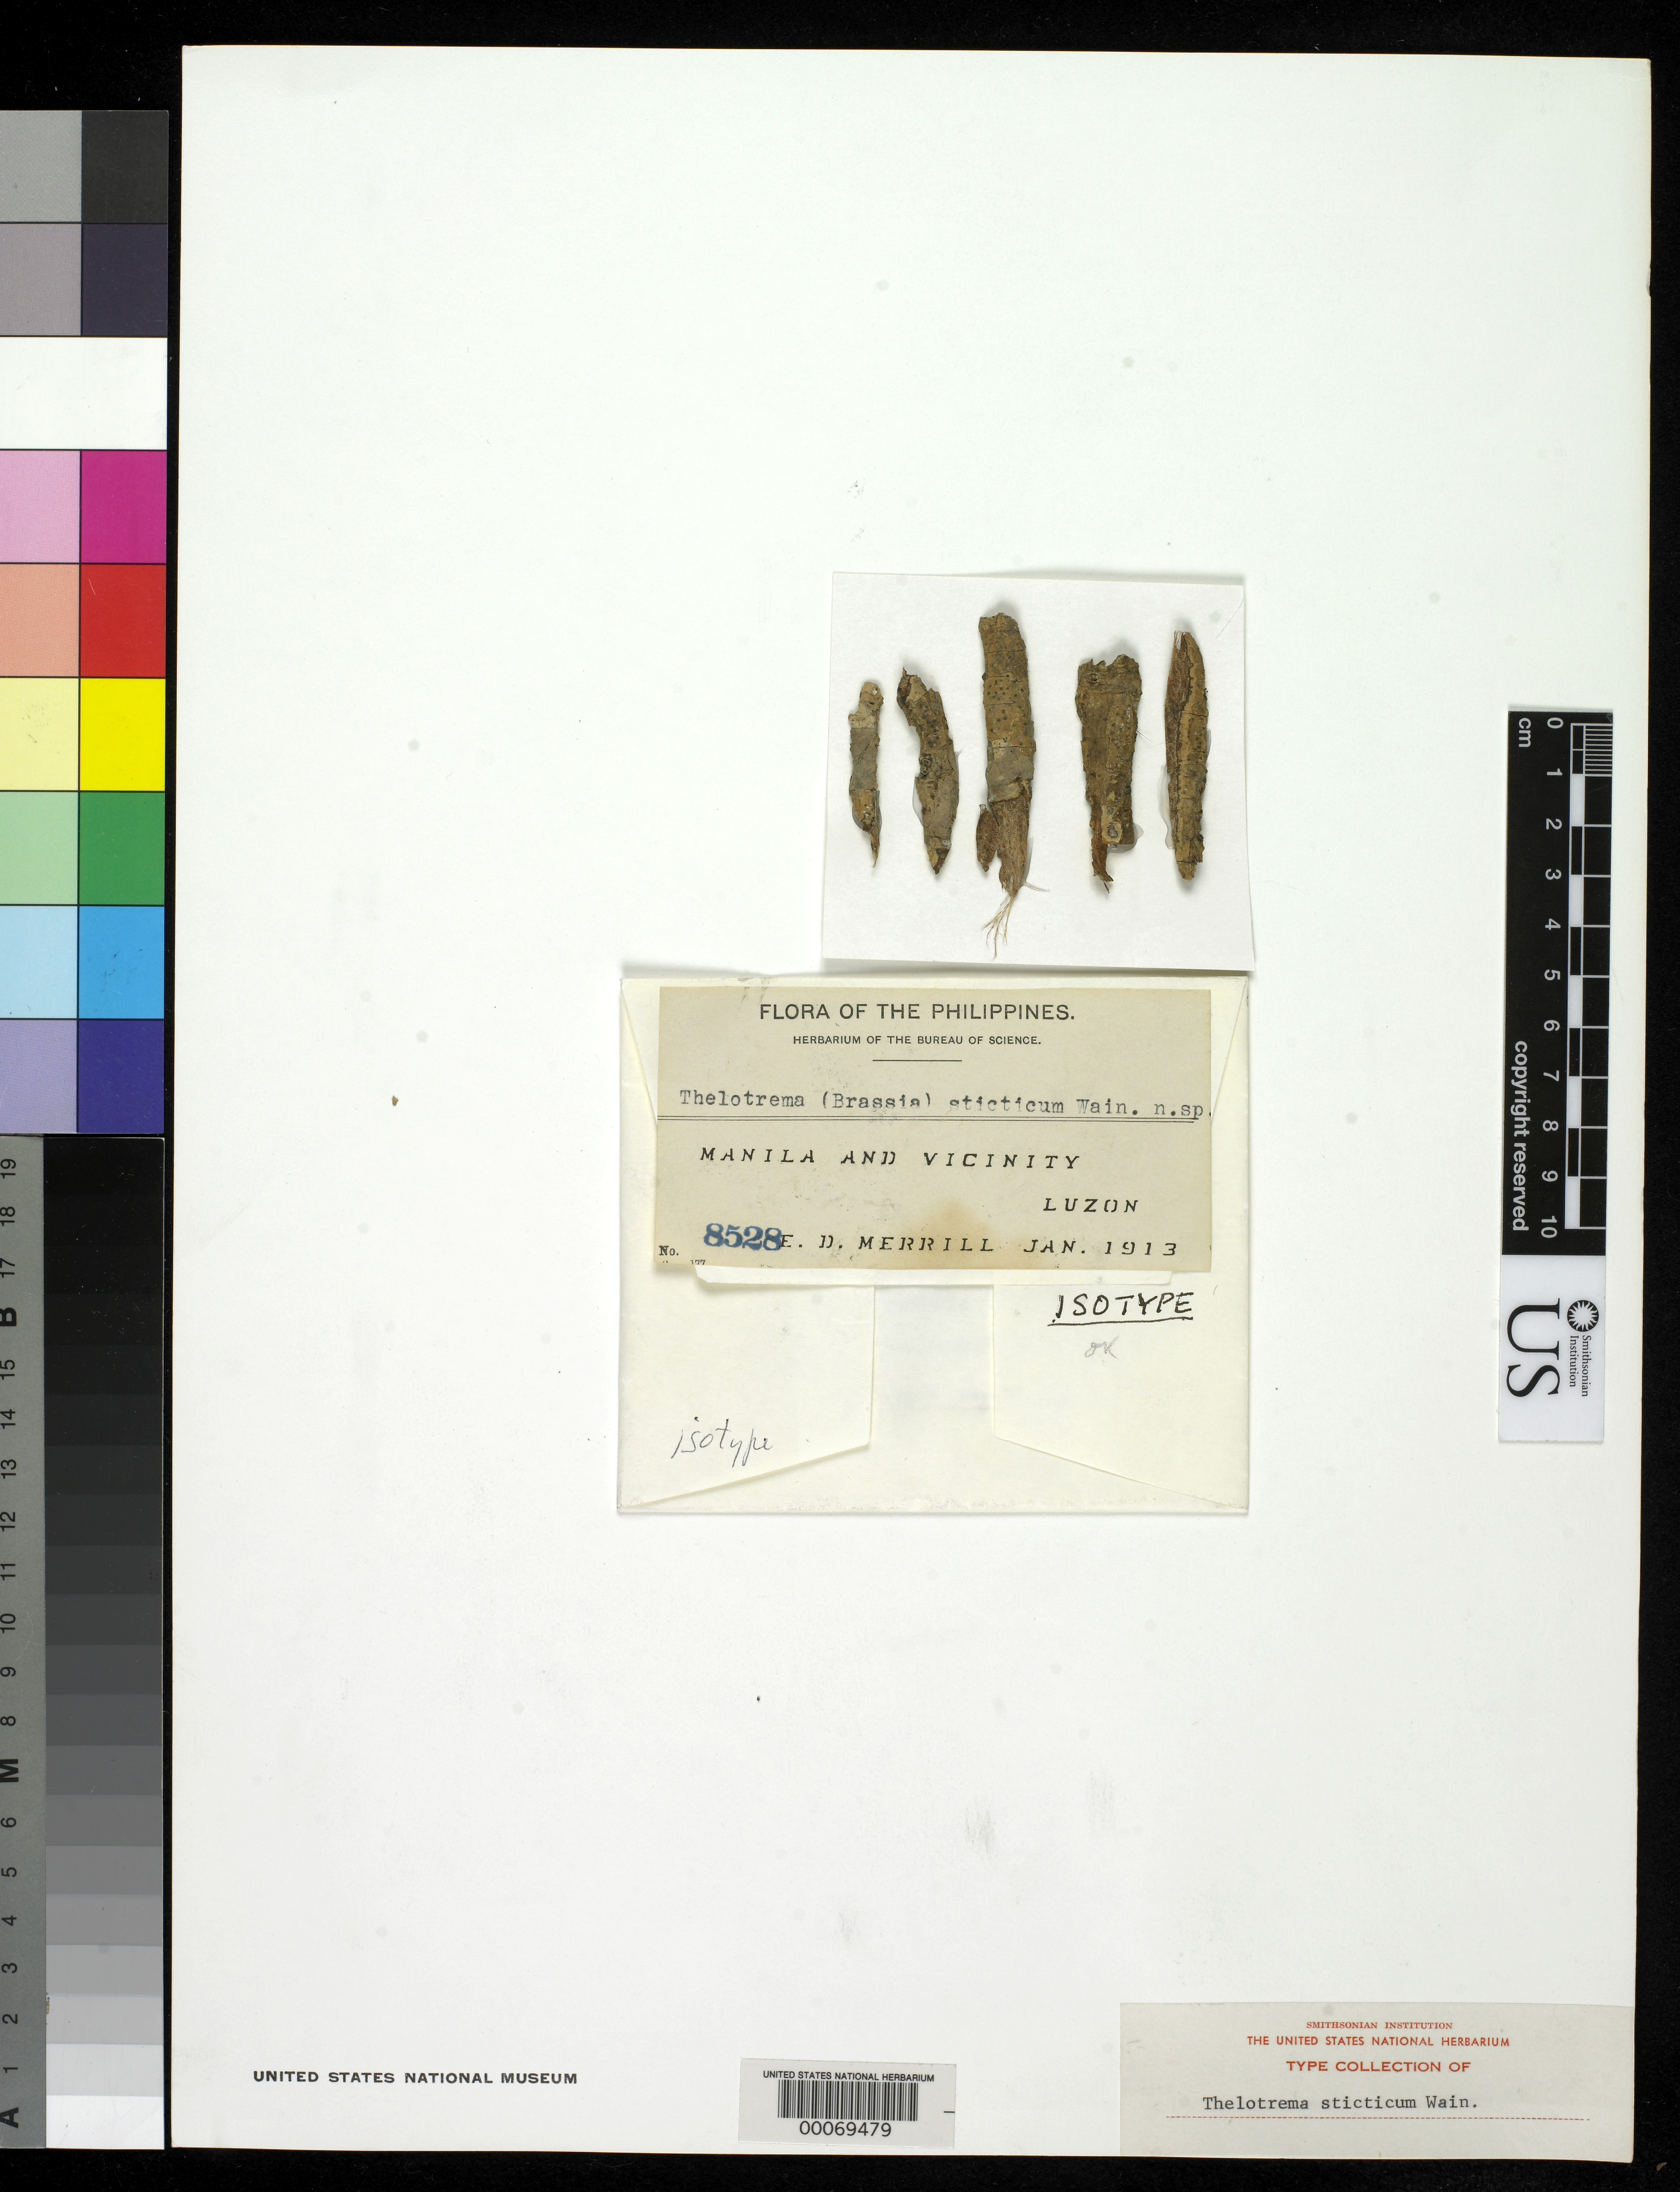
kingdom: Fungi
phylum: Ascomycota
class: Lecanoromycetes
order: Ostropales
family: Graphidaceae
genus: Thelotrema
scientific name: Thelotrema sticticum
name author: Vain.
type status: Isotype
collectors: E. D. Merrill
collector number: Bur. Sci. 8528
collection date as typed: Jan 1913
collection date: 1913-01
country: Philippines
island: Luzon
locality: Manila & vicinity.